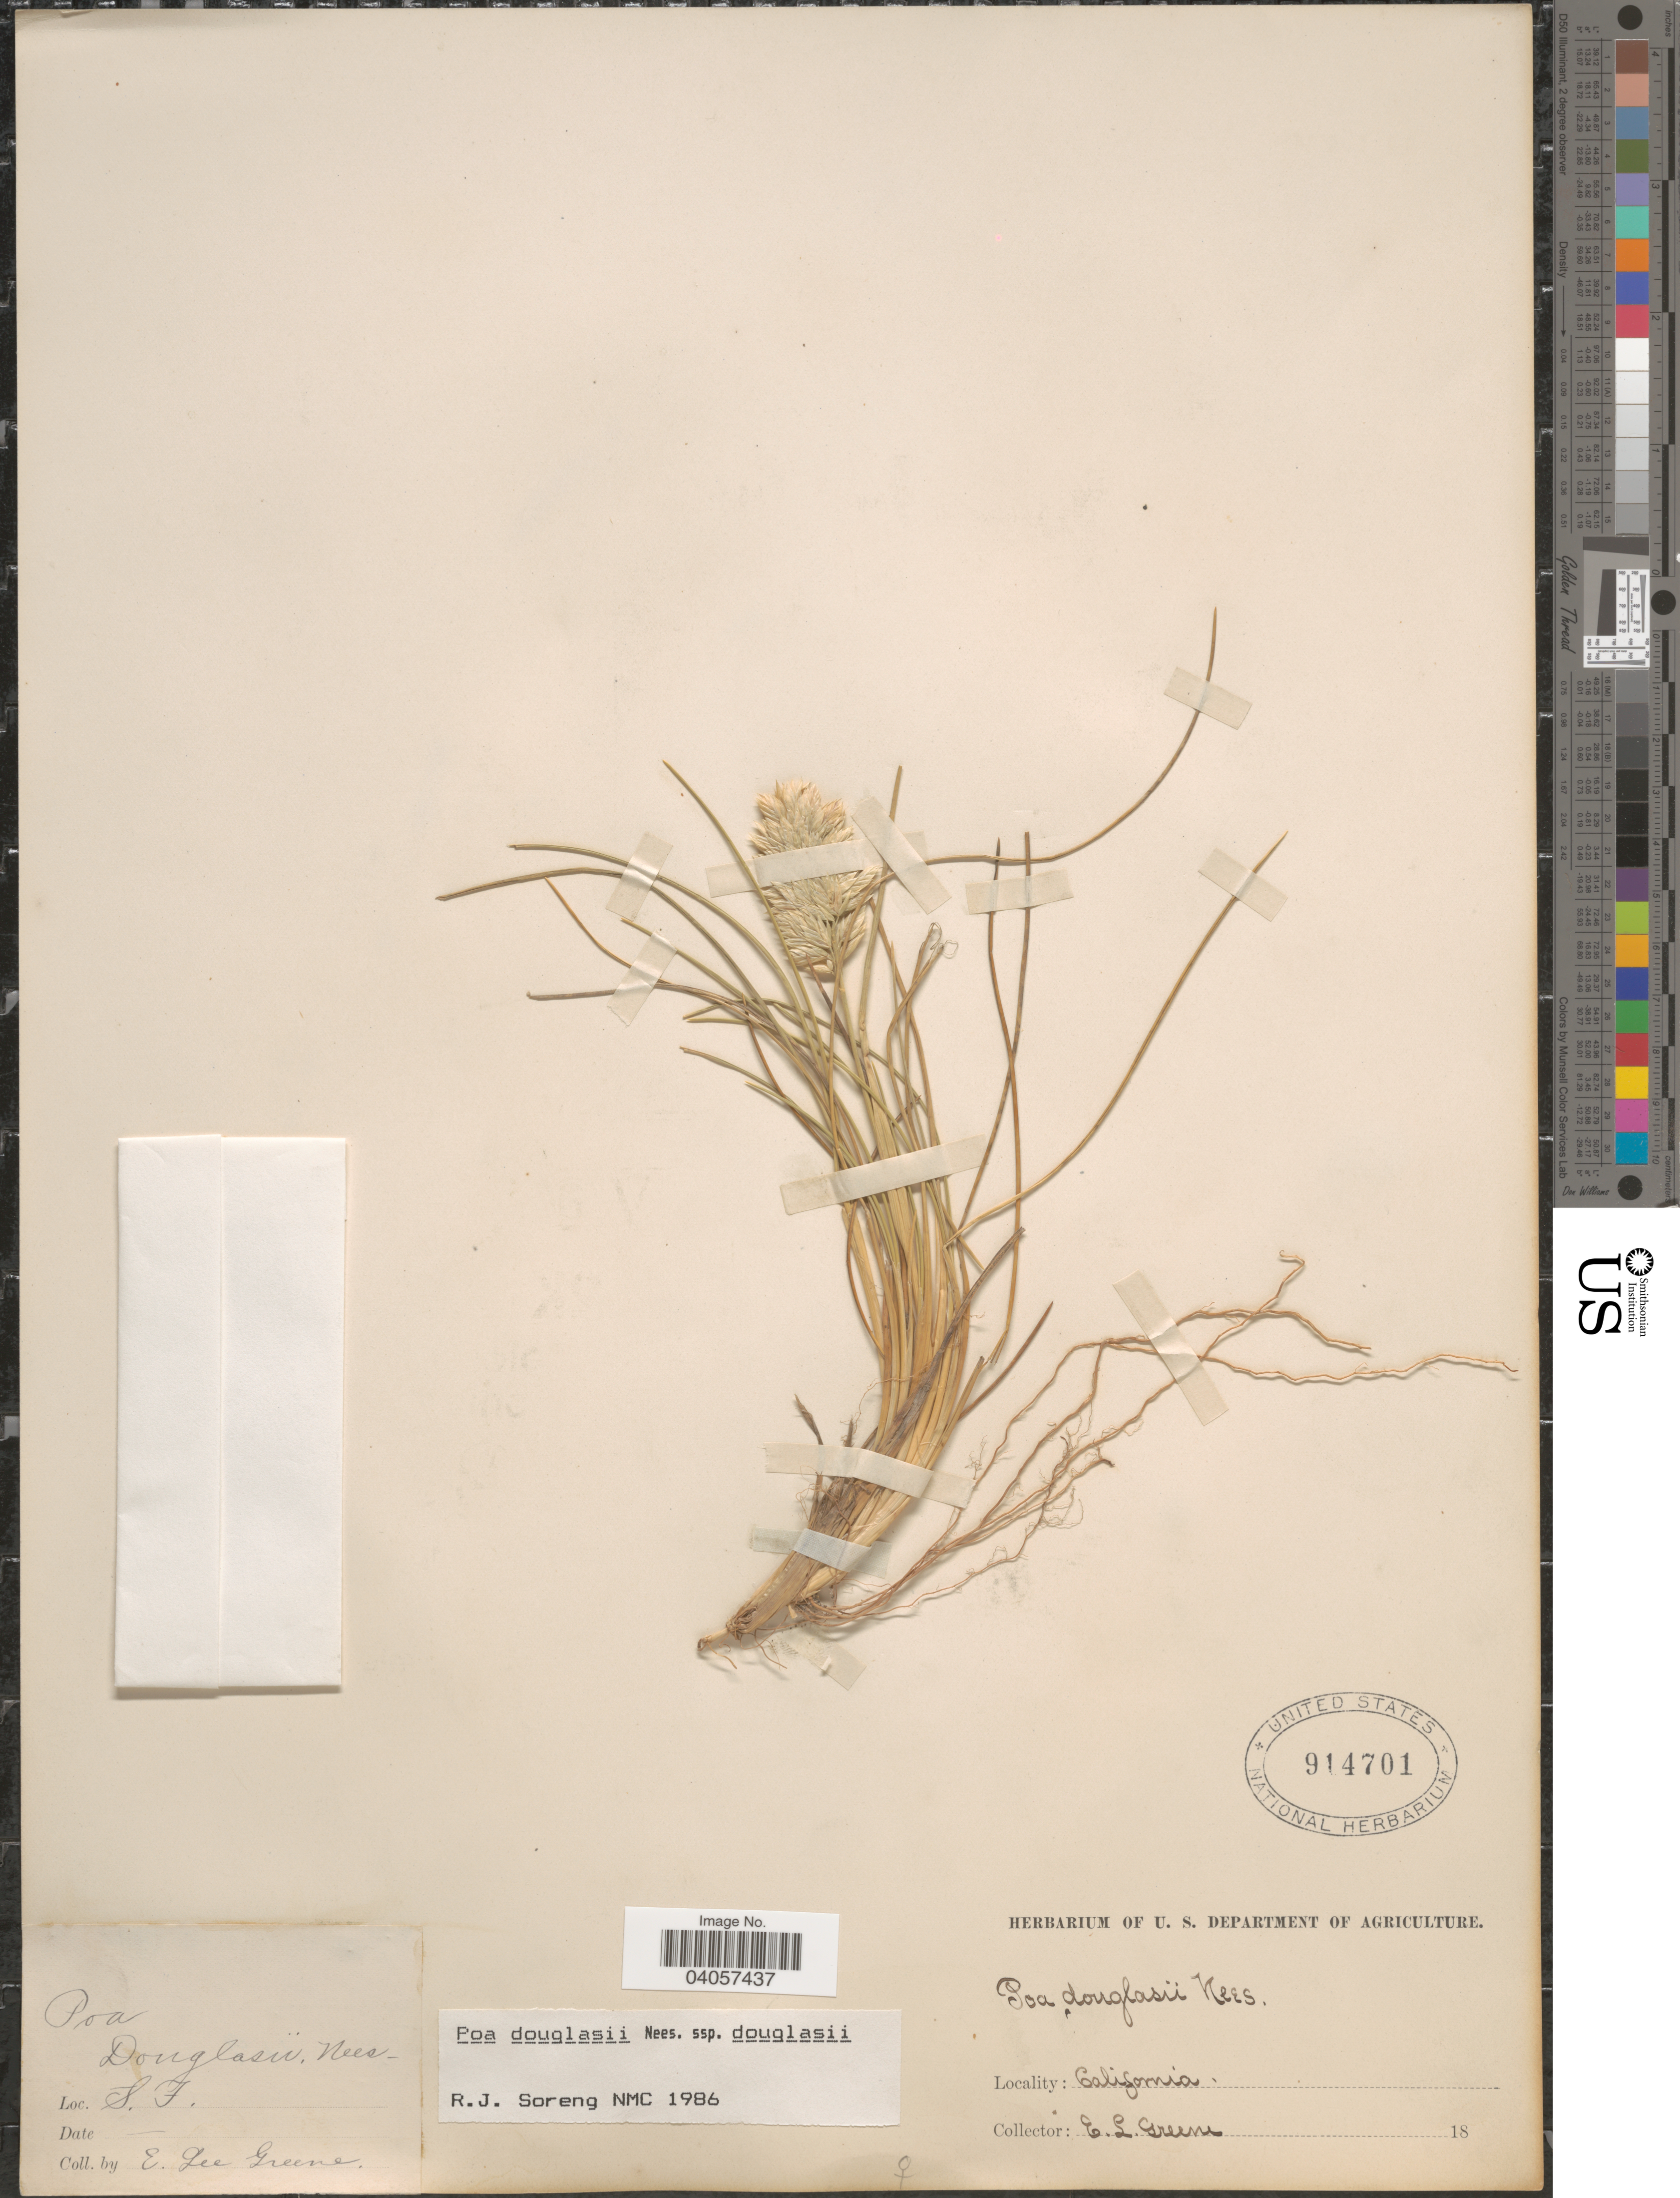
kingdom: Plantae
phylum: Tracheophyta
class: Liliopsida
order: Poales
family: Poaceae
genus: Poa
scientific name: Poa douglasii subsp. douglasii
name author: Nees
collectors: E. L. Greene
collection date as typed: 18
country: United States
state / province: California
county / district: San Francisco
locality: S. F.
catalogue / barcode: US 914701